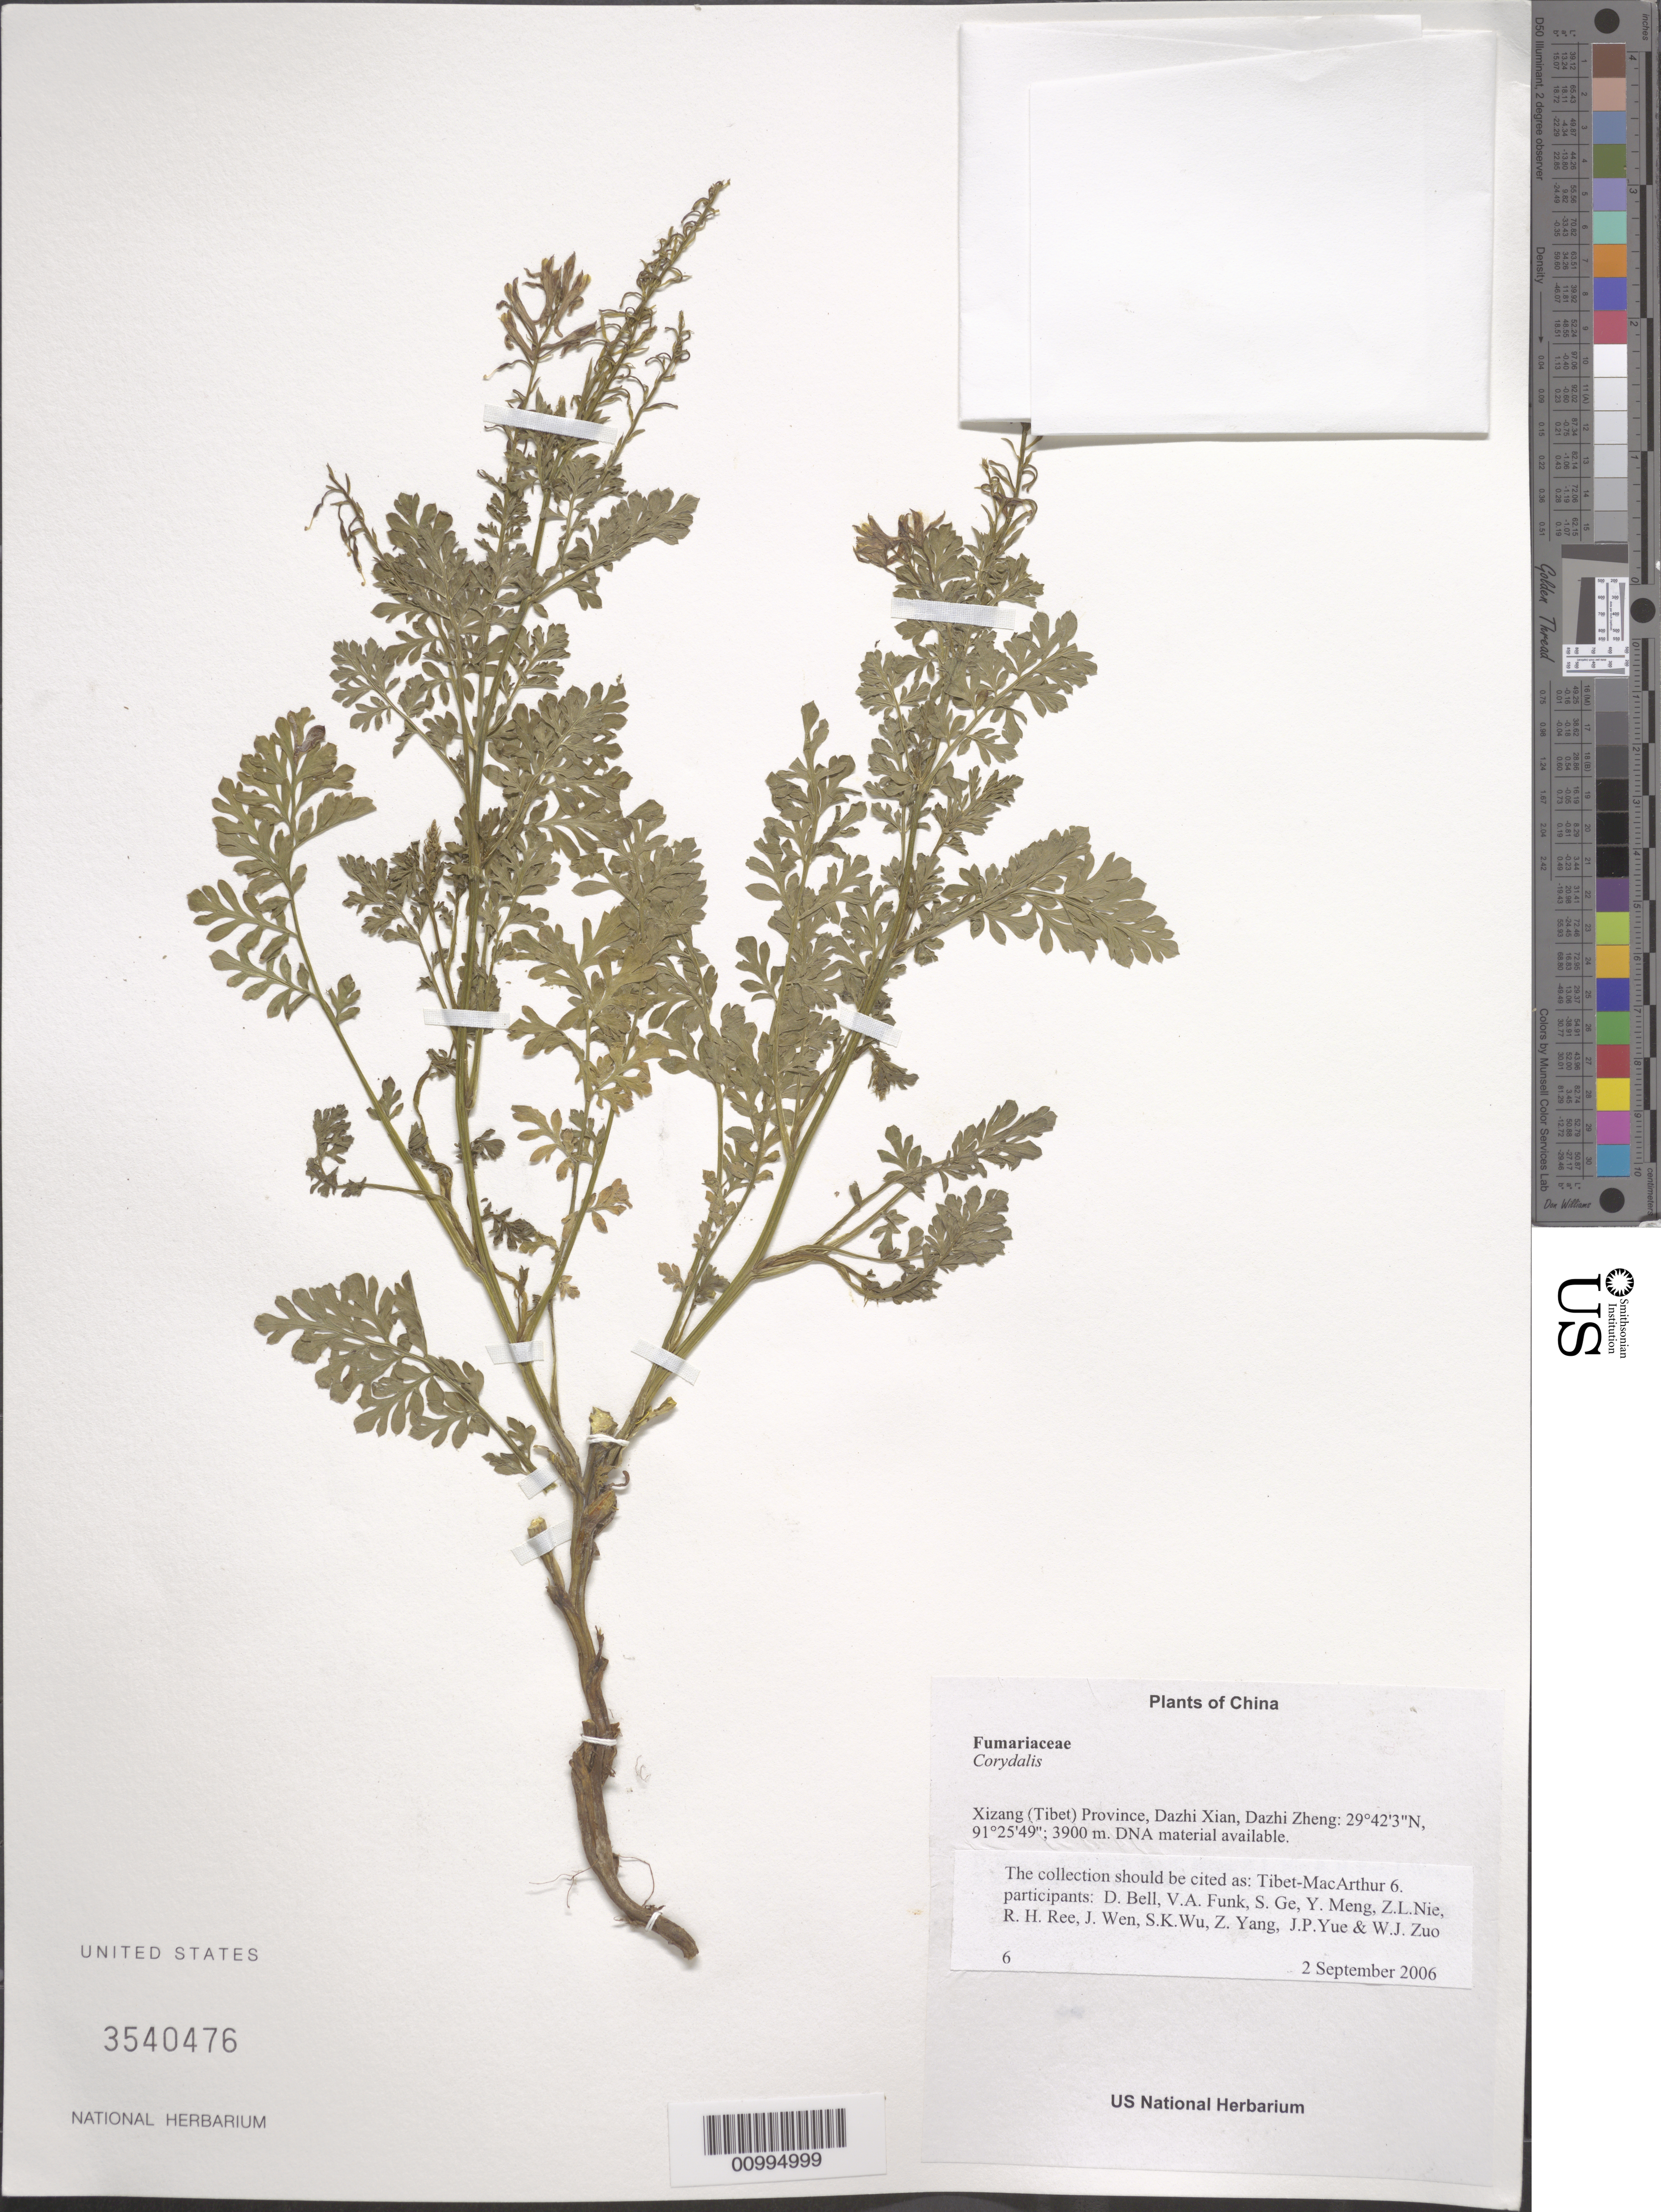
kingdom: Plantae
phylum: Tracheophyta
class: Magnoliopsida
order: Ranunculales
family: Papaveraceae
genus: Corydalis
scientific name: Corydalis sp.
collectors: Tibet-MacArthur, D. A. Bell, V. Funk, S. Ge, Y. Meng, Z. Nie, R. Ree, J. Wen, S. K. Wu, Z. Yang, J. Yue & W. Zuo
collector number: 6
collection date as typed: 02 Sep 2006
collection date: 2006-09-02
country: China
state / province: Xizang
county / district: Dazhi Xian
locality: Dazhi Zheng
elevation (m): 3900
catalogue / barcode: US 3540476